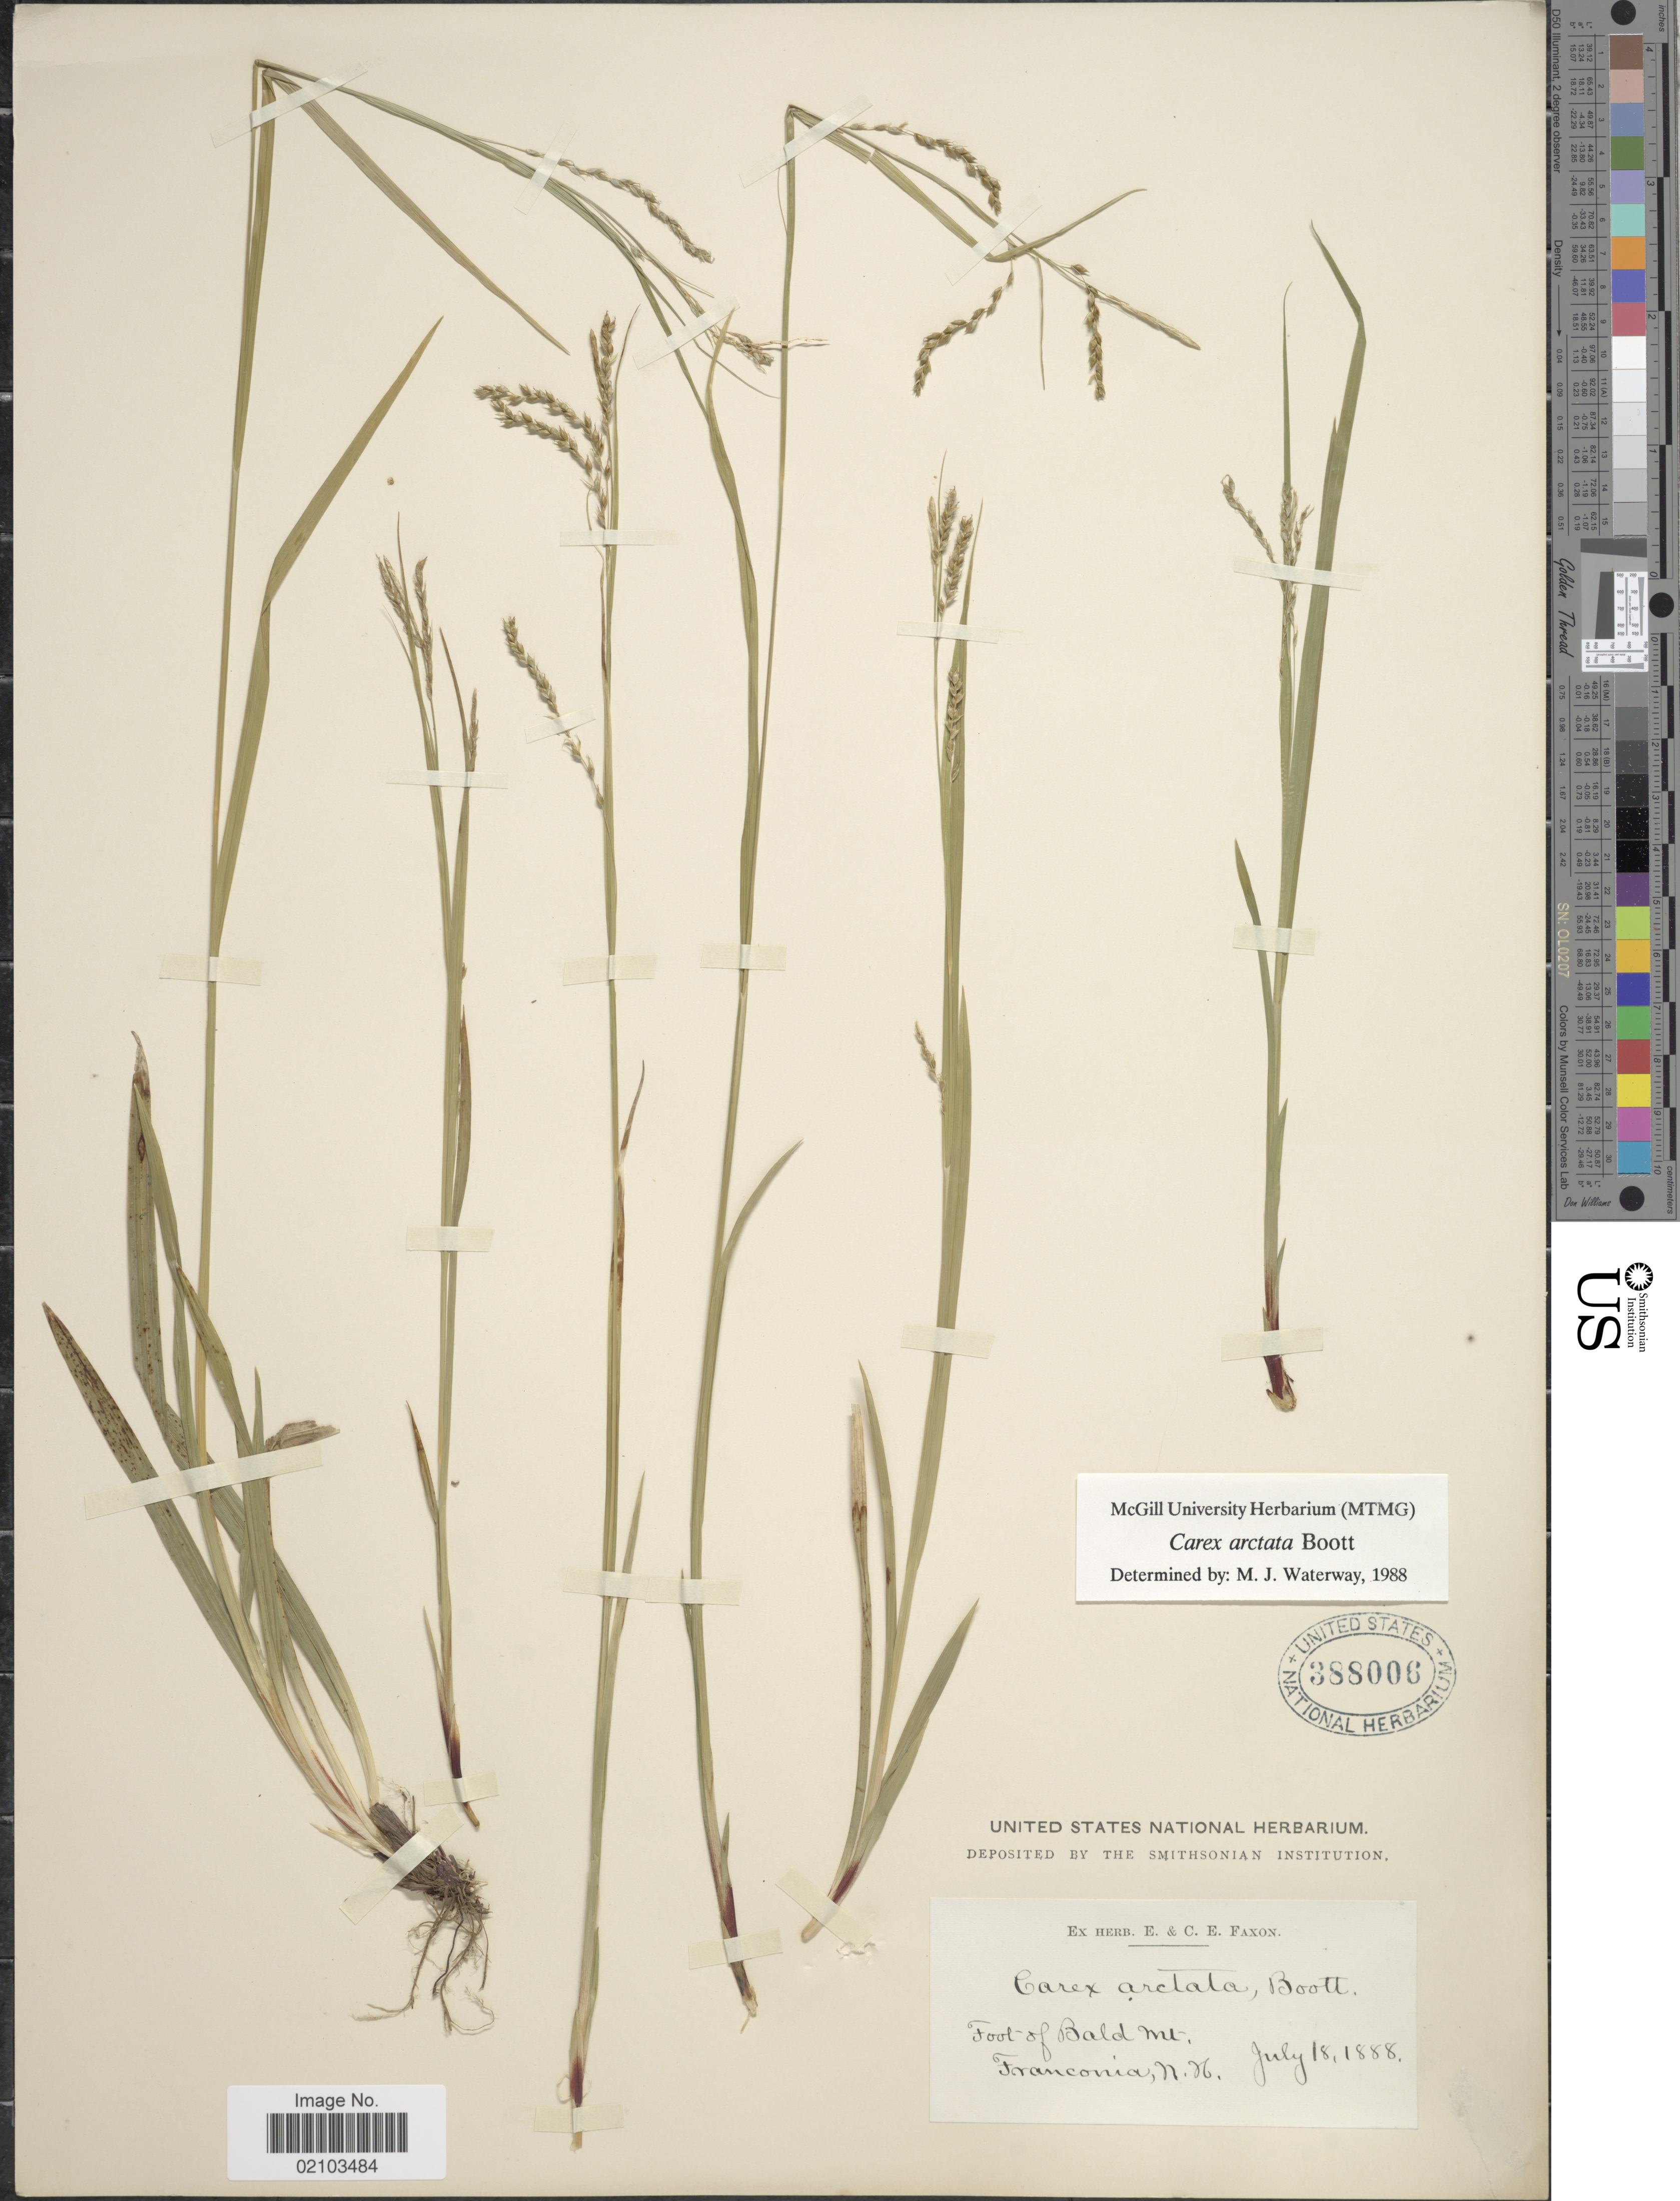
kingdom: Plantae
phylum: Tracheophyta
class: Liliopsida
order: Poales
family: Cyperaceae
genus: Carex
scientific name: Carex arctata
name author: Boott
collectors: ex herb. E. & C.E. Faxon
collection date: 1888-07-18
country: United States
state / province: New Hampshire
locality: Foot of Bald Mt., Franconia.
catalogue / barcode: US 388006